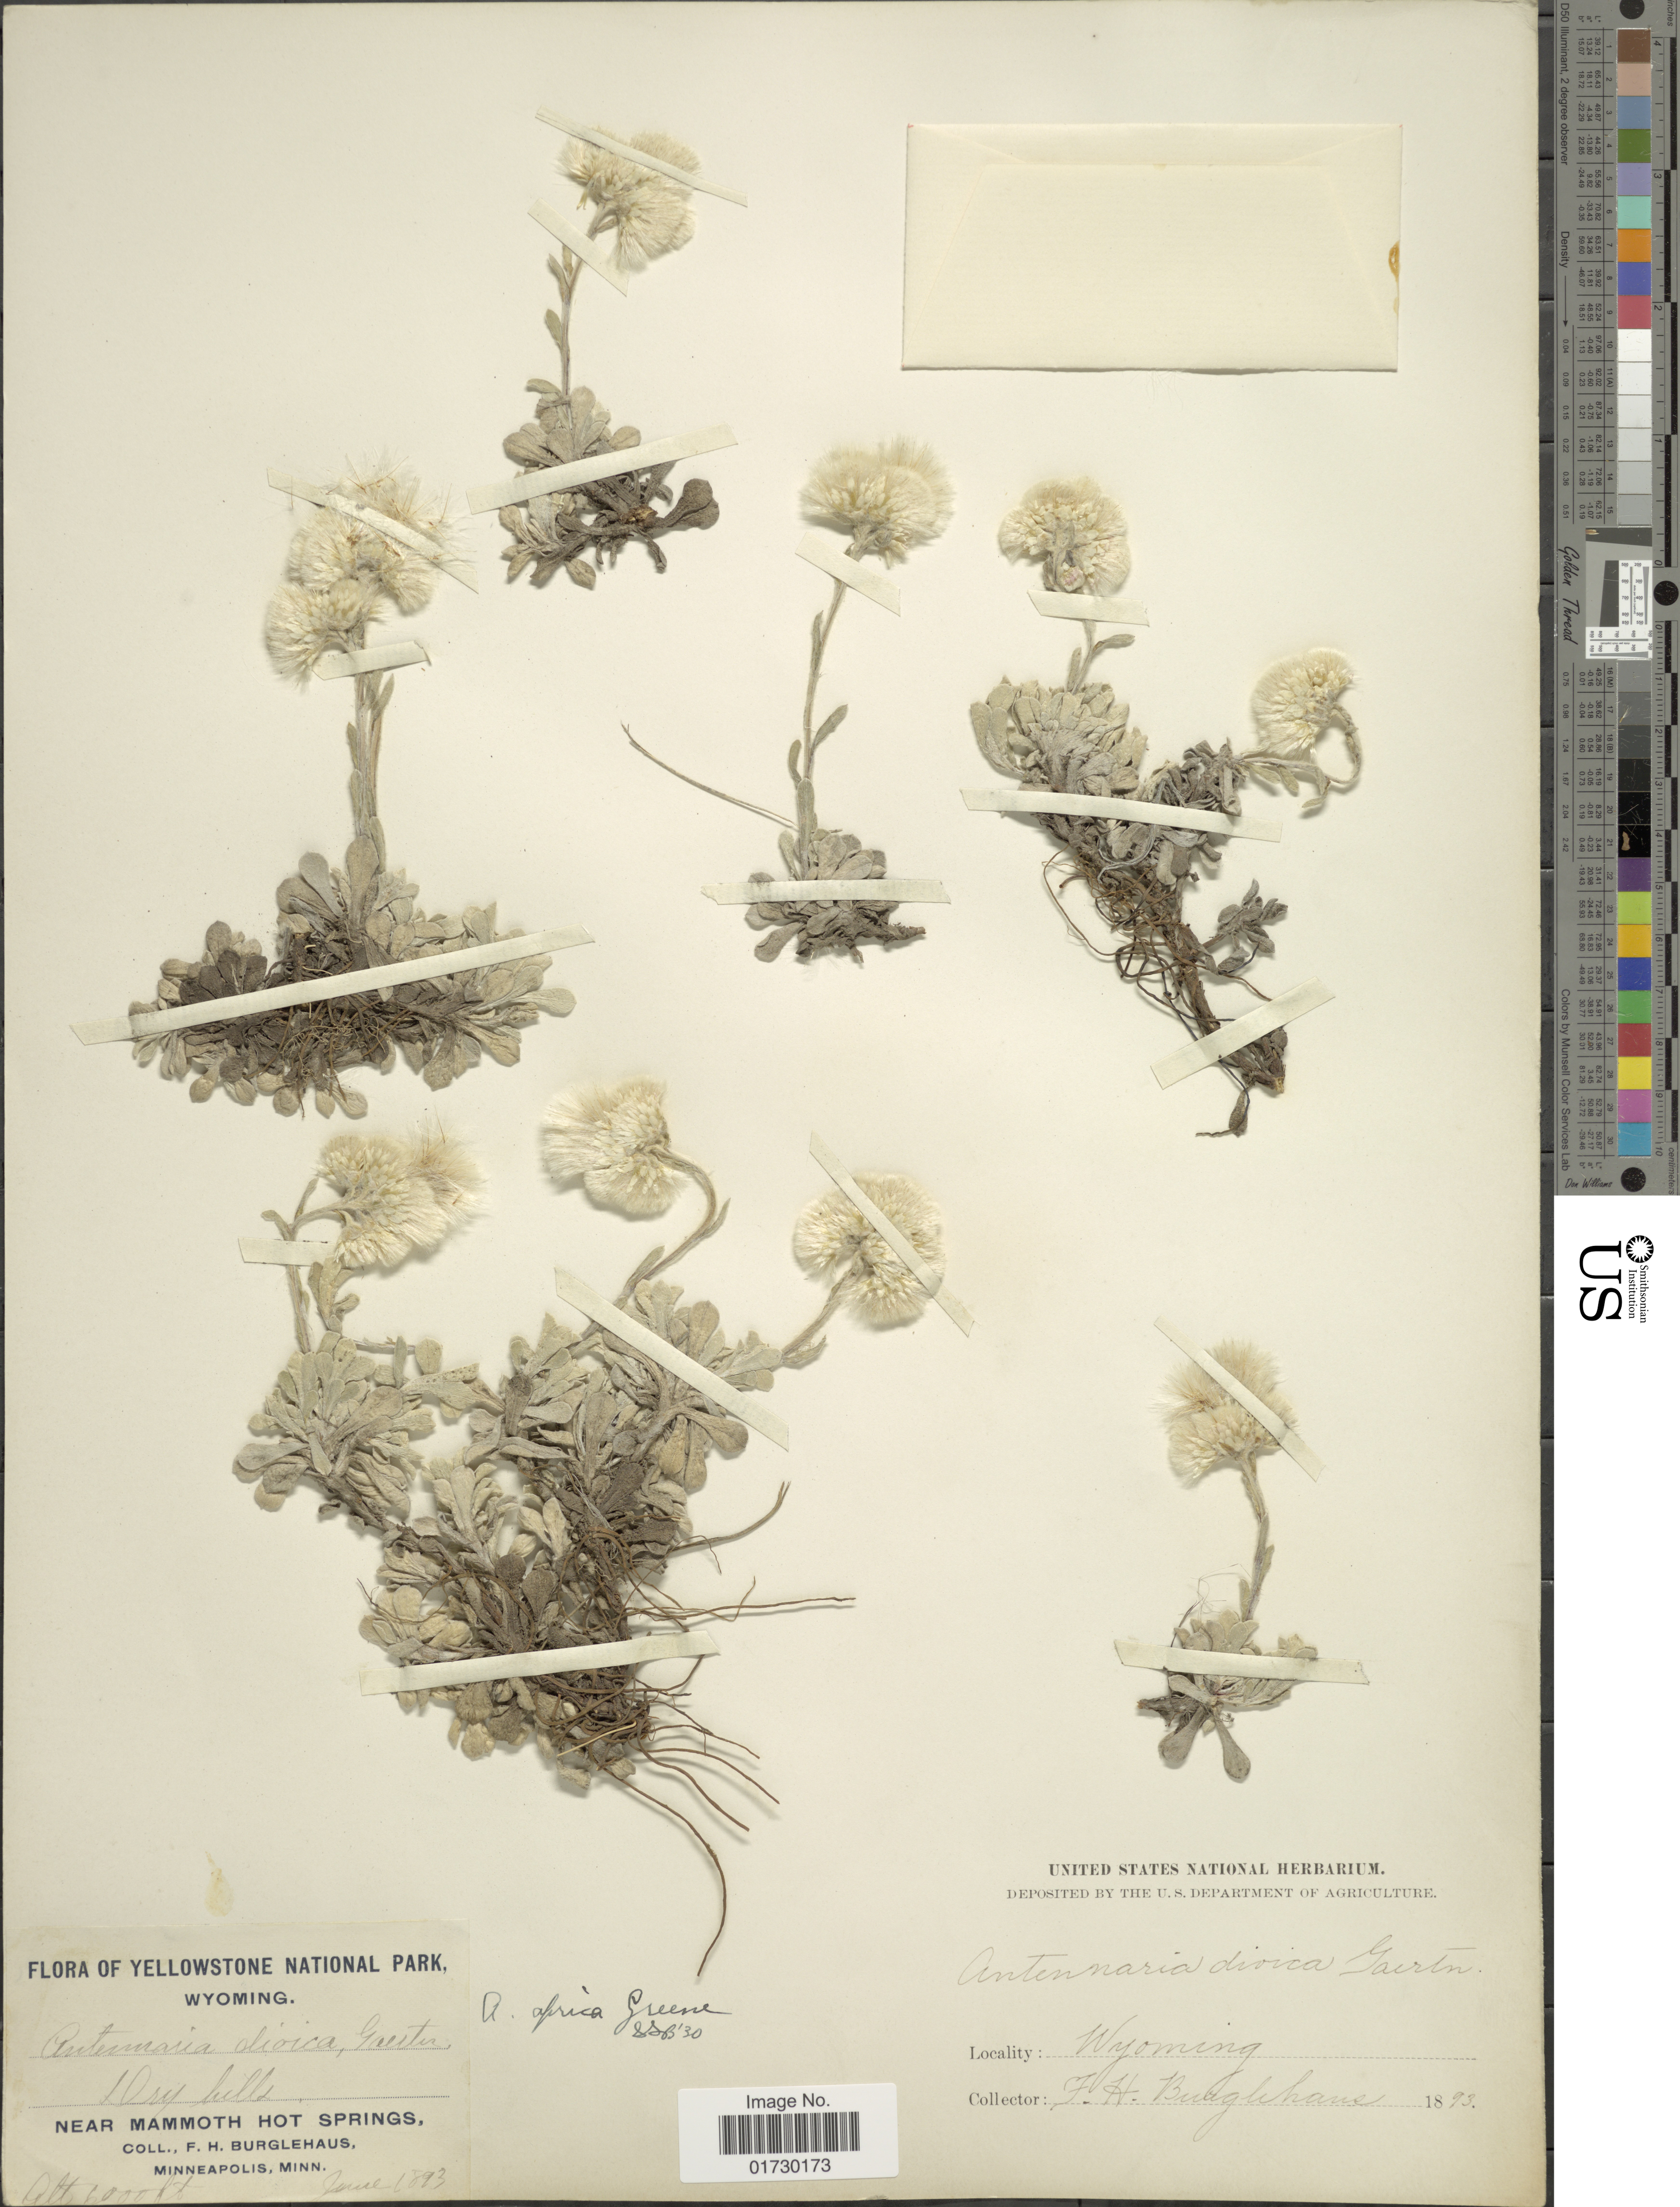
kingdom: Plantae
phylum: Tracheophyta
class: Magnoliopsida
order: Asterales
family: Asteraceae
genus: Antennaria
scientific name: Antennaria aprica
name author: Greene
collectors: F. Burglehaus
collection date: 1893-06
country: United States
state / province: Minnesota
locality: Near Mammoth Hot Springs